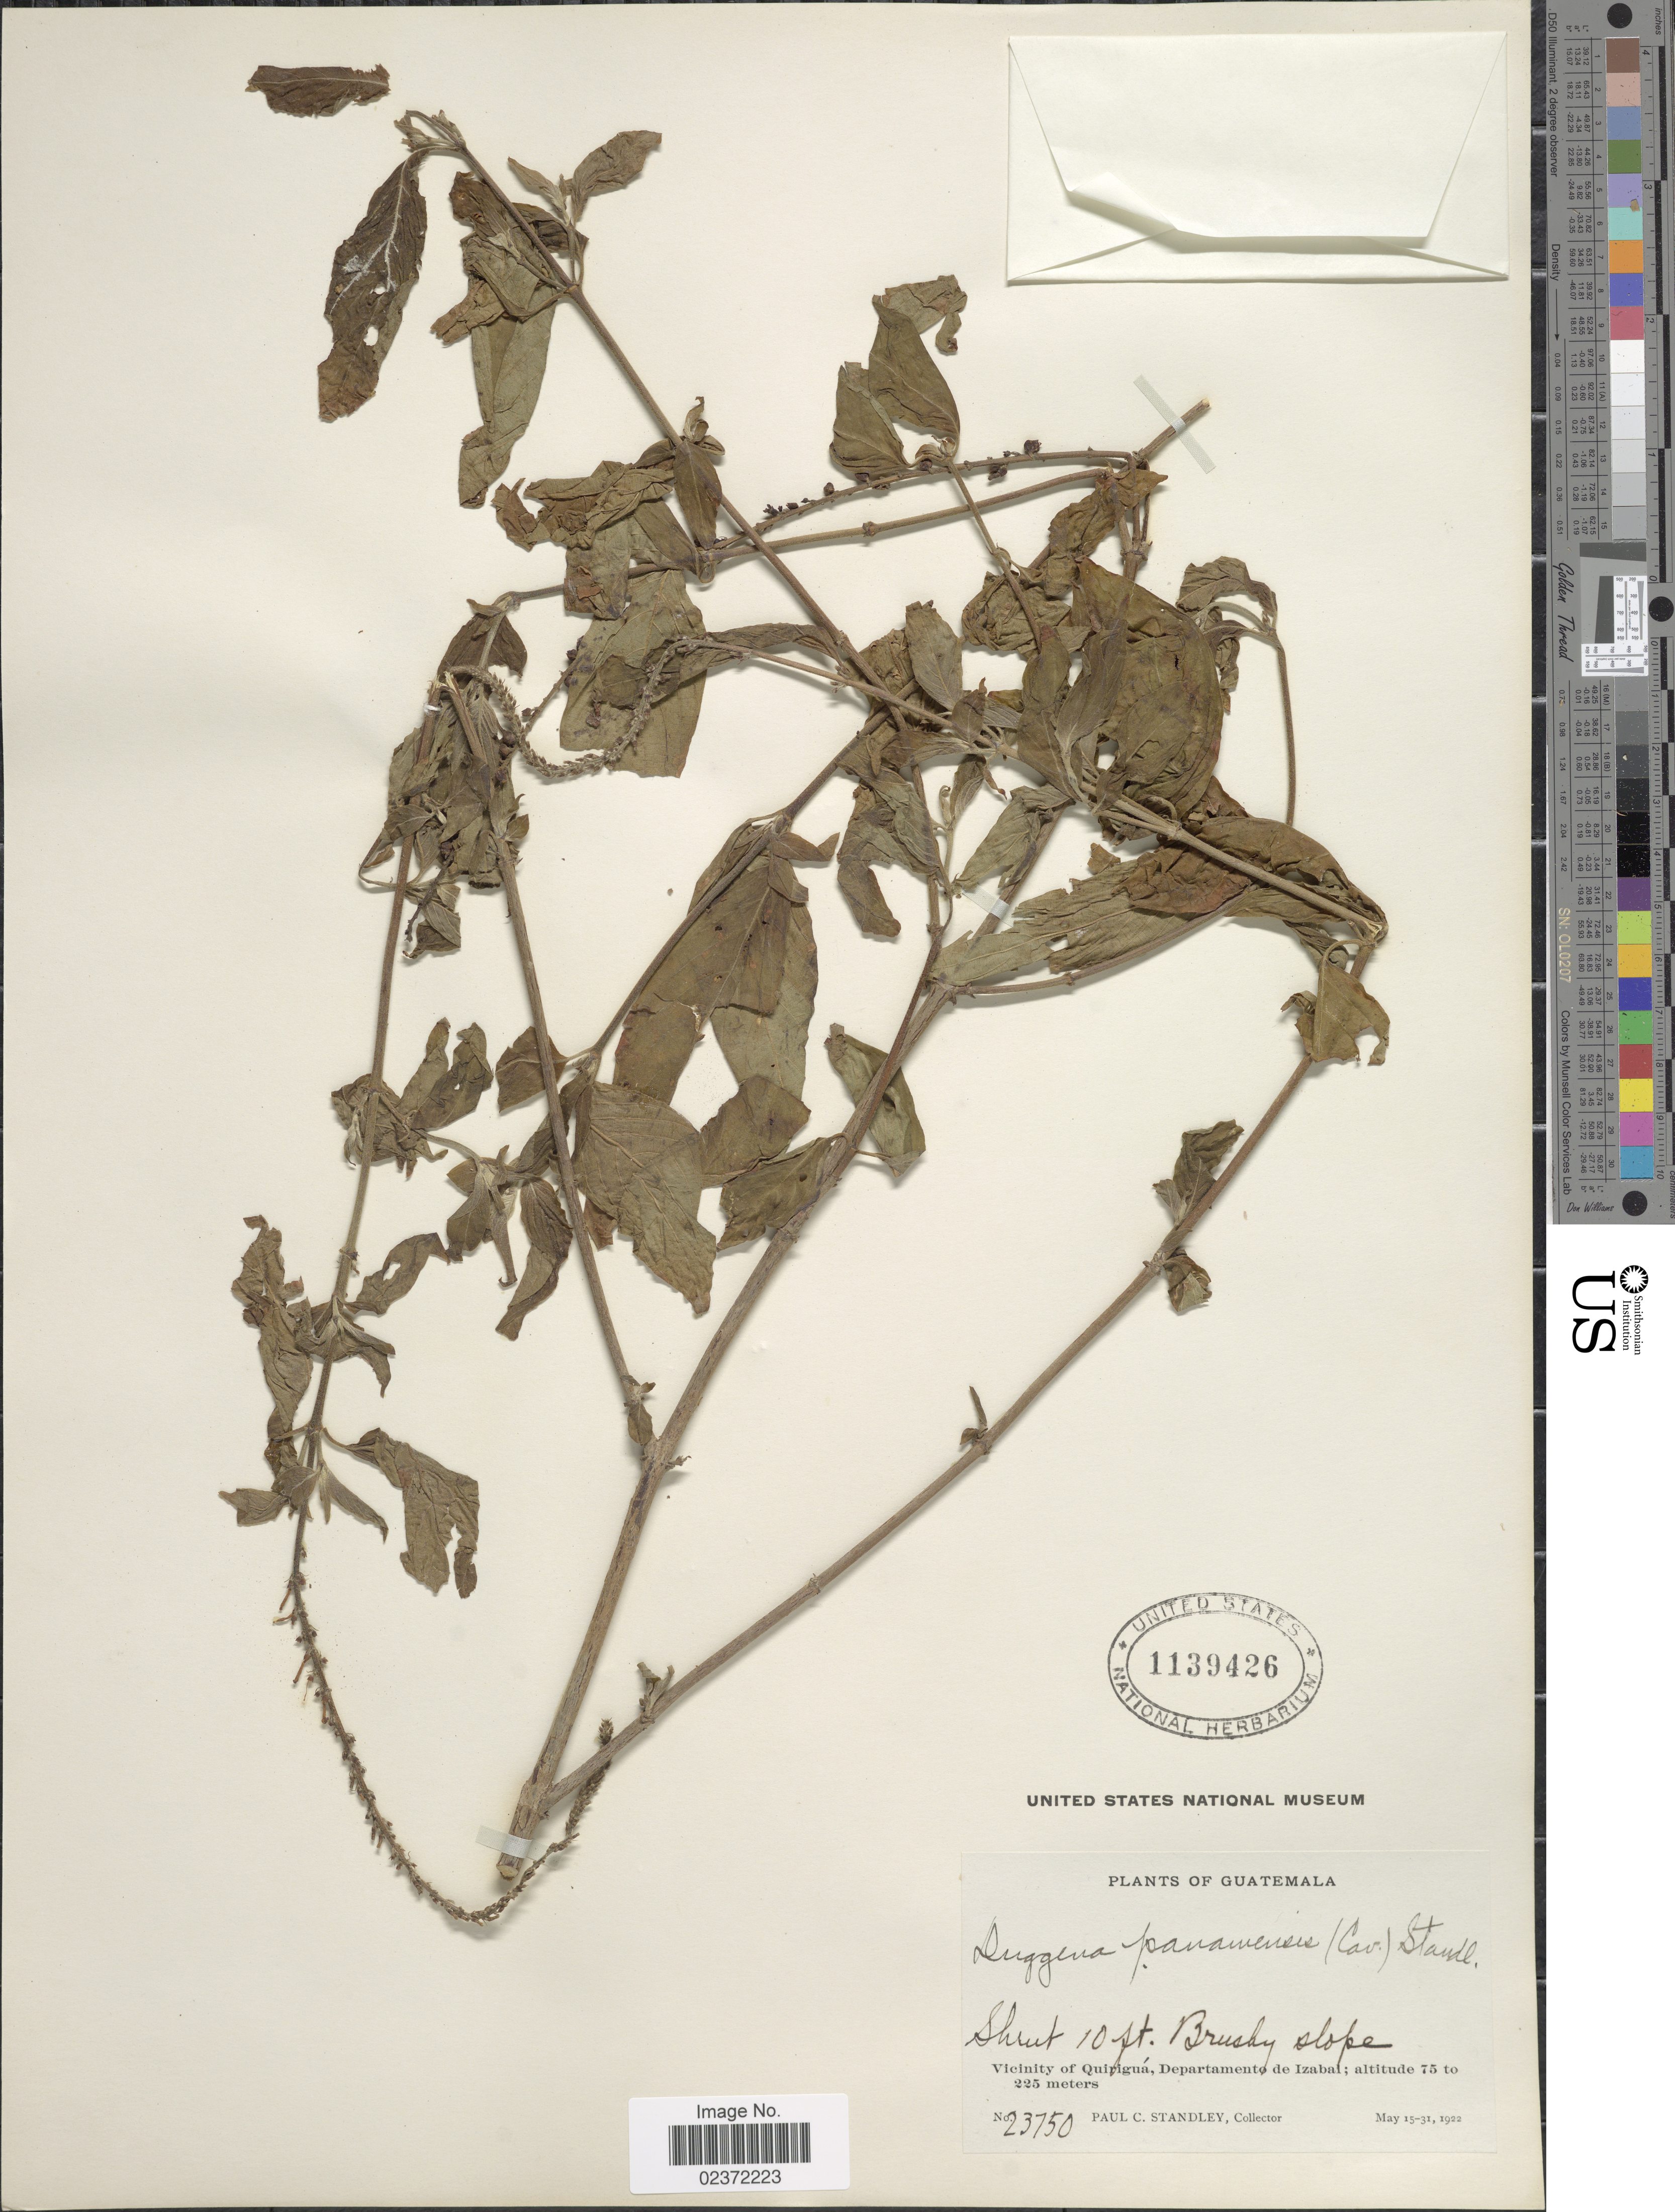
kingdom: Plantae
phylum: Tracheophyta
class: Magnoliopsida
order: Gentianales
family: Rubiaceae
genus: Gonzalagunia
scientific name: Gonzalagunia panamensis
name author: (Cav.) K. Schum.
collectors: P. C. Standley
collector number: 23750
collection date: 1922-05-15/1922-05-31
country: Guatemala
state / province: Izabal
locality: vicinity of Quirigua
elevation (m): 75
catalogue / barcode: US 1139426